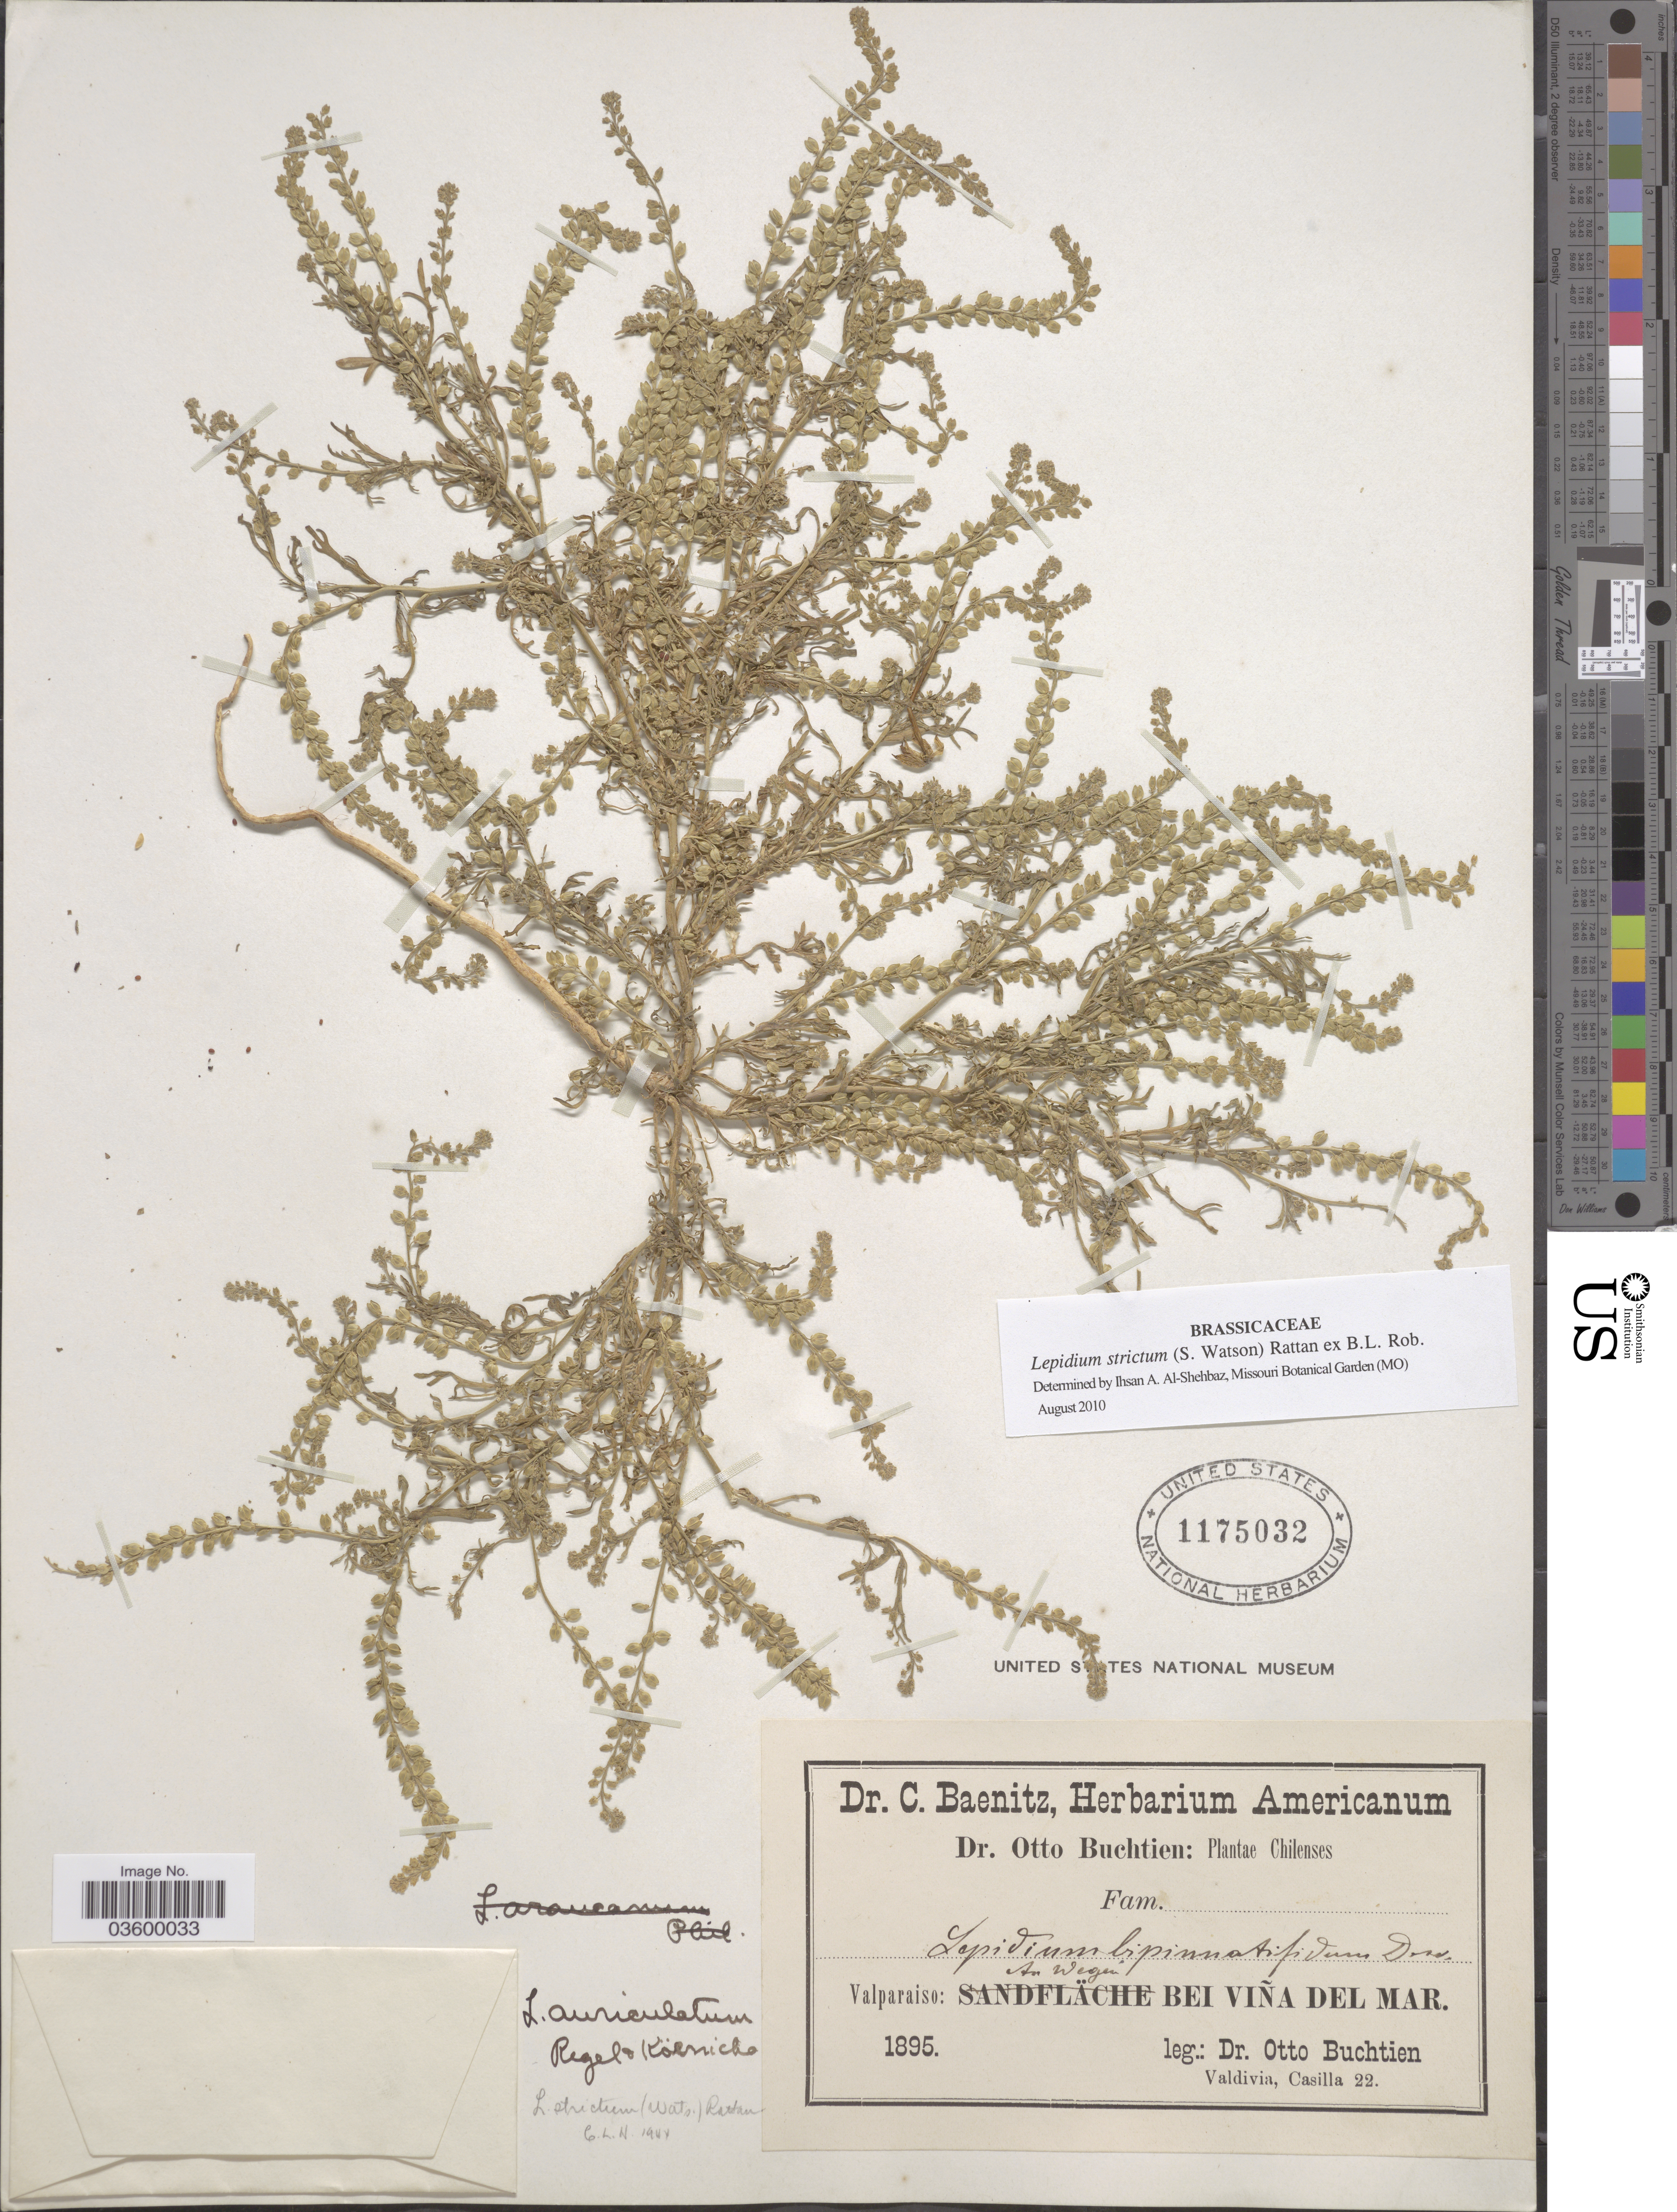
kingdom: Plantae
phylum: Tracheophyta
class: Magnoliopsida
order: Brassicales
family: Brassicaceae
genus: Lepidium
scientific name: Lepidium strictum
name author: (S. Watson) Rattan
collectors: O. Buchtien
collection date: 1895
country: Chile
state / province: Valparaíso (V)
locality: An wegen bei Viña del Mar.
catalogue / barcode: US 1175032